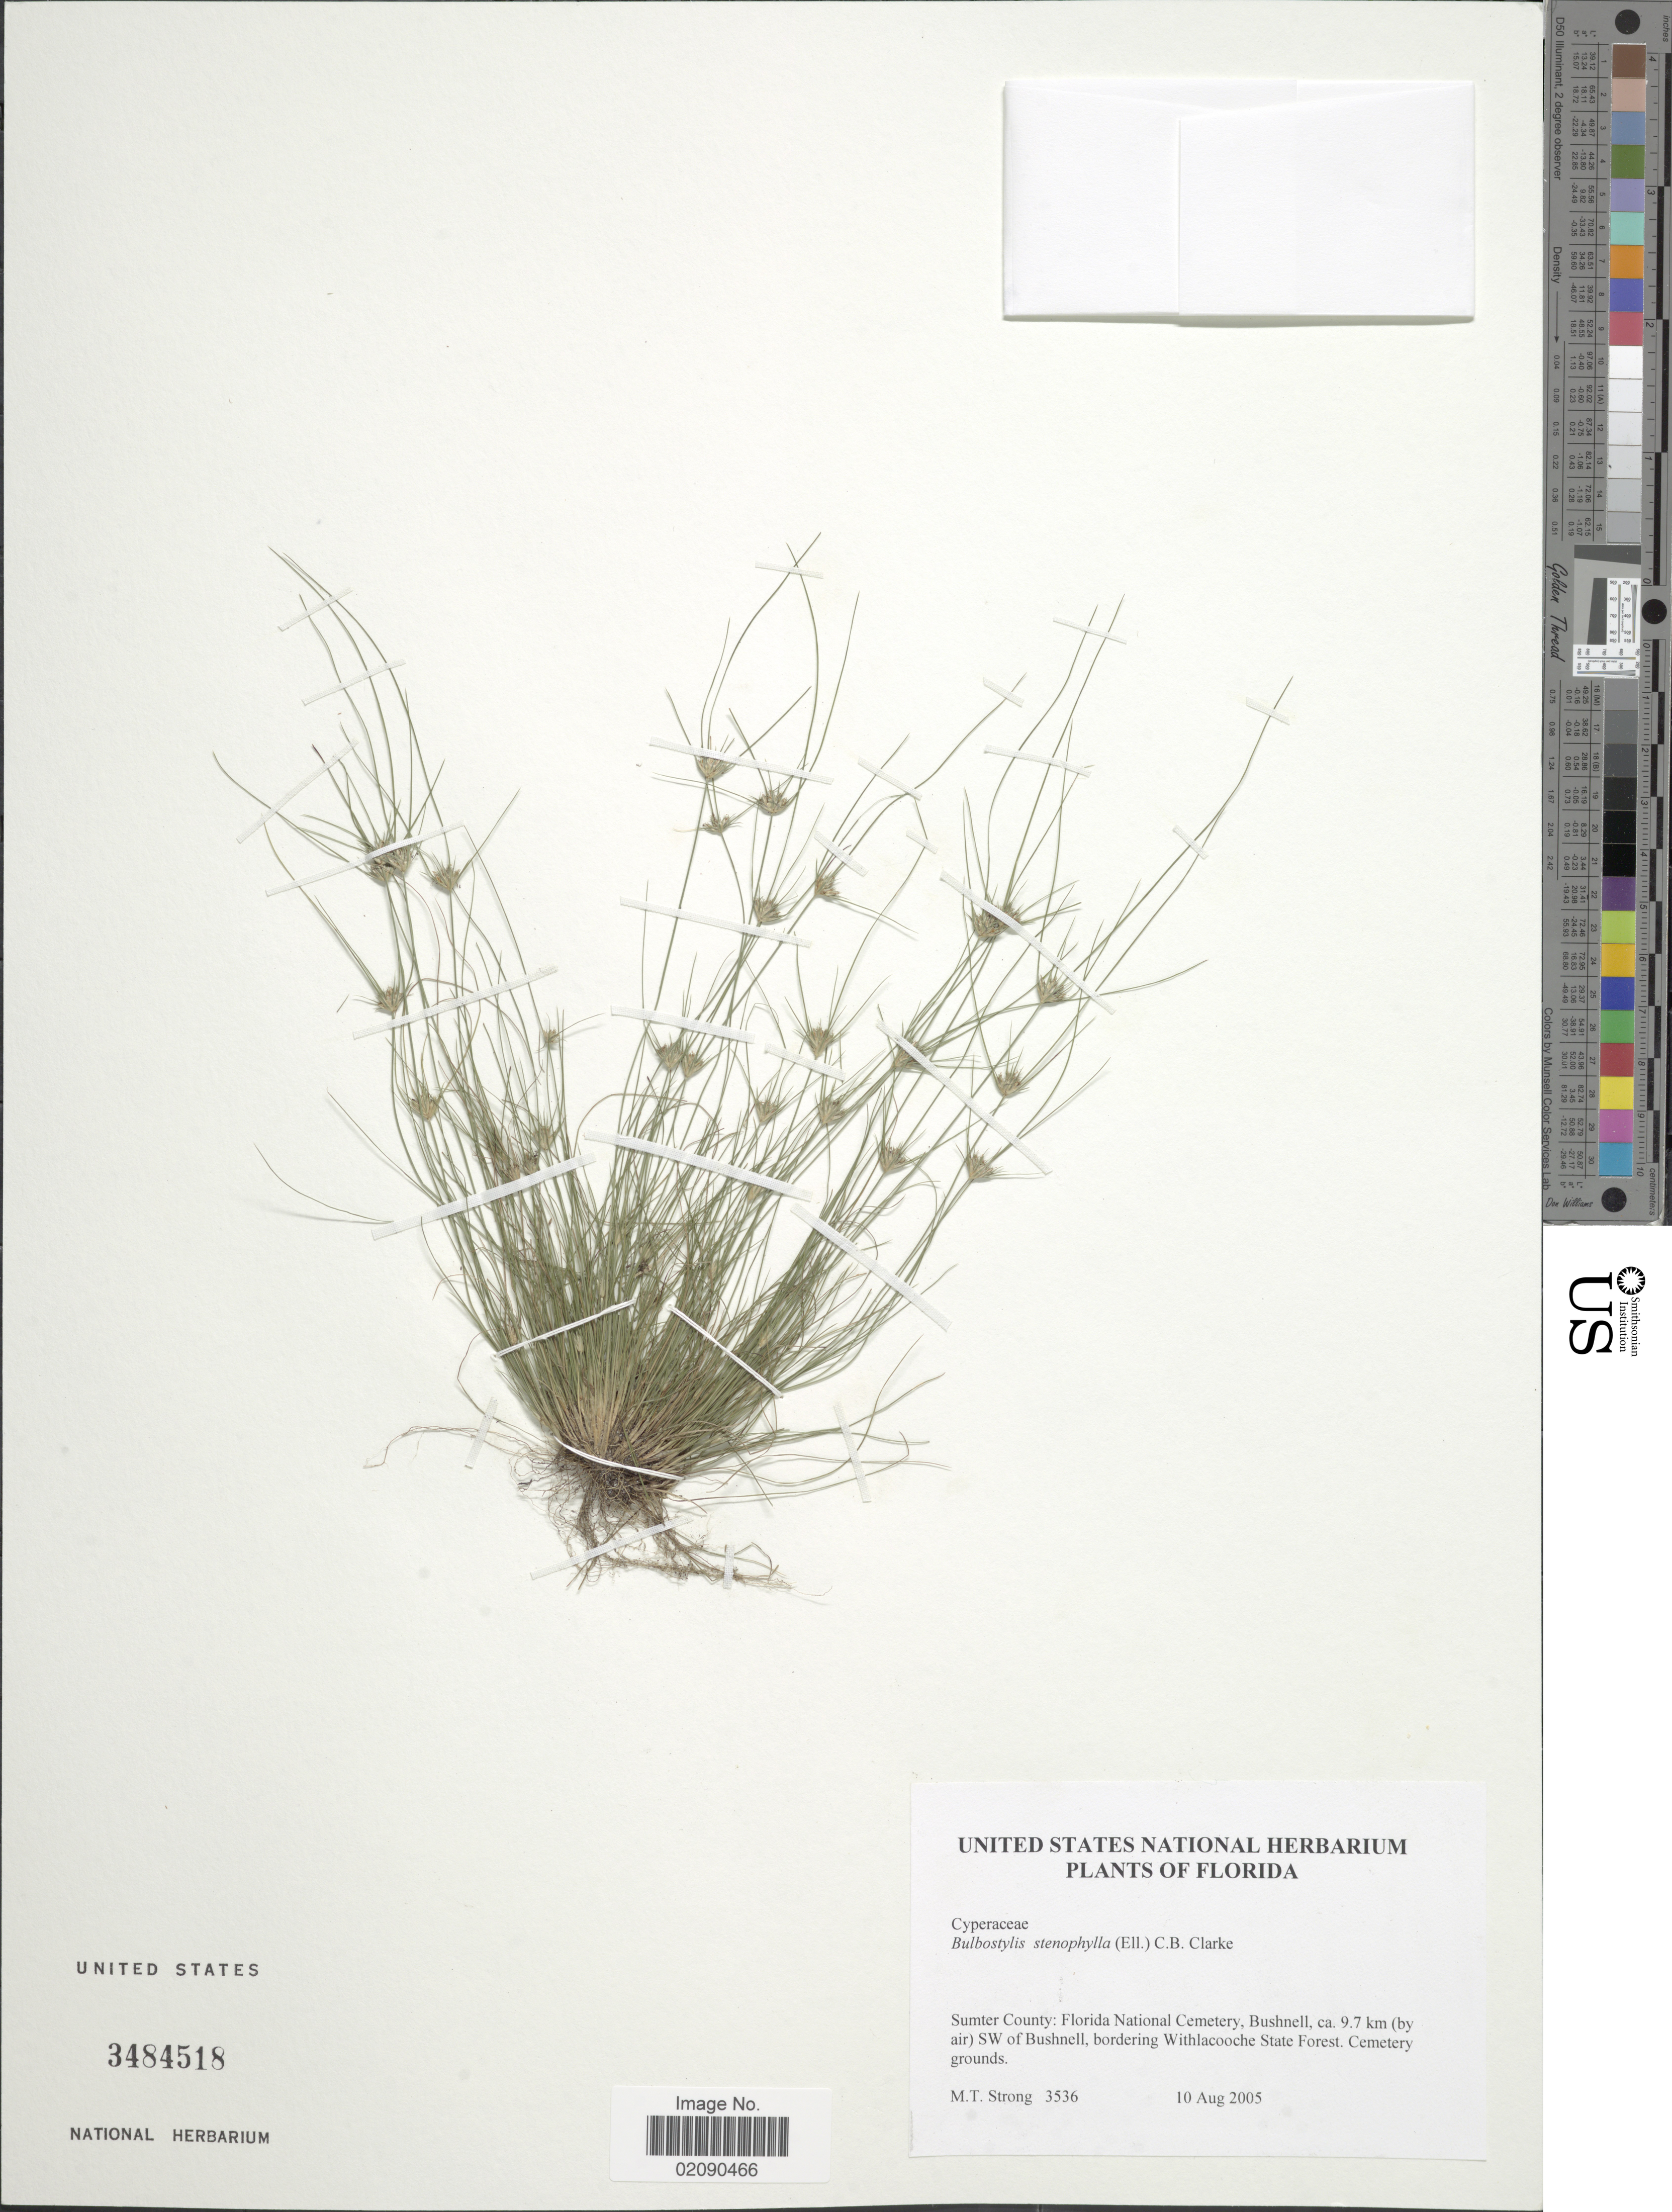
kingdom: Plantae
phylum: Tracheophyta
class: Liliopsida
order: Poales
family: Cyperaceae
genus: Bulbostylis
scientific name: Bulbostylis stenophylla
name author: (Elliott) C.B. Clarke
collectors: M. T. Strong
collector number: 3536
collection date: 2005-08-10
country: United States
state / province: Florida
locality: Sumter County: Florida National Cemetery, Bushnell, ca 9.7 km (by air) SW of Bushnell, bordering Withlacoochee State Forest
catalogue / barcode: US 3484518